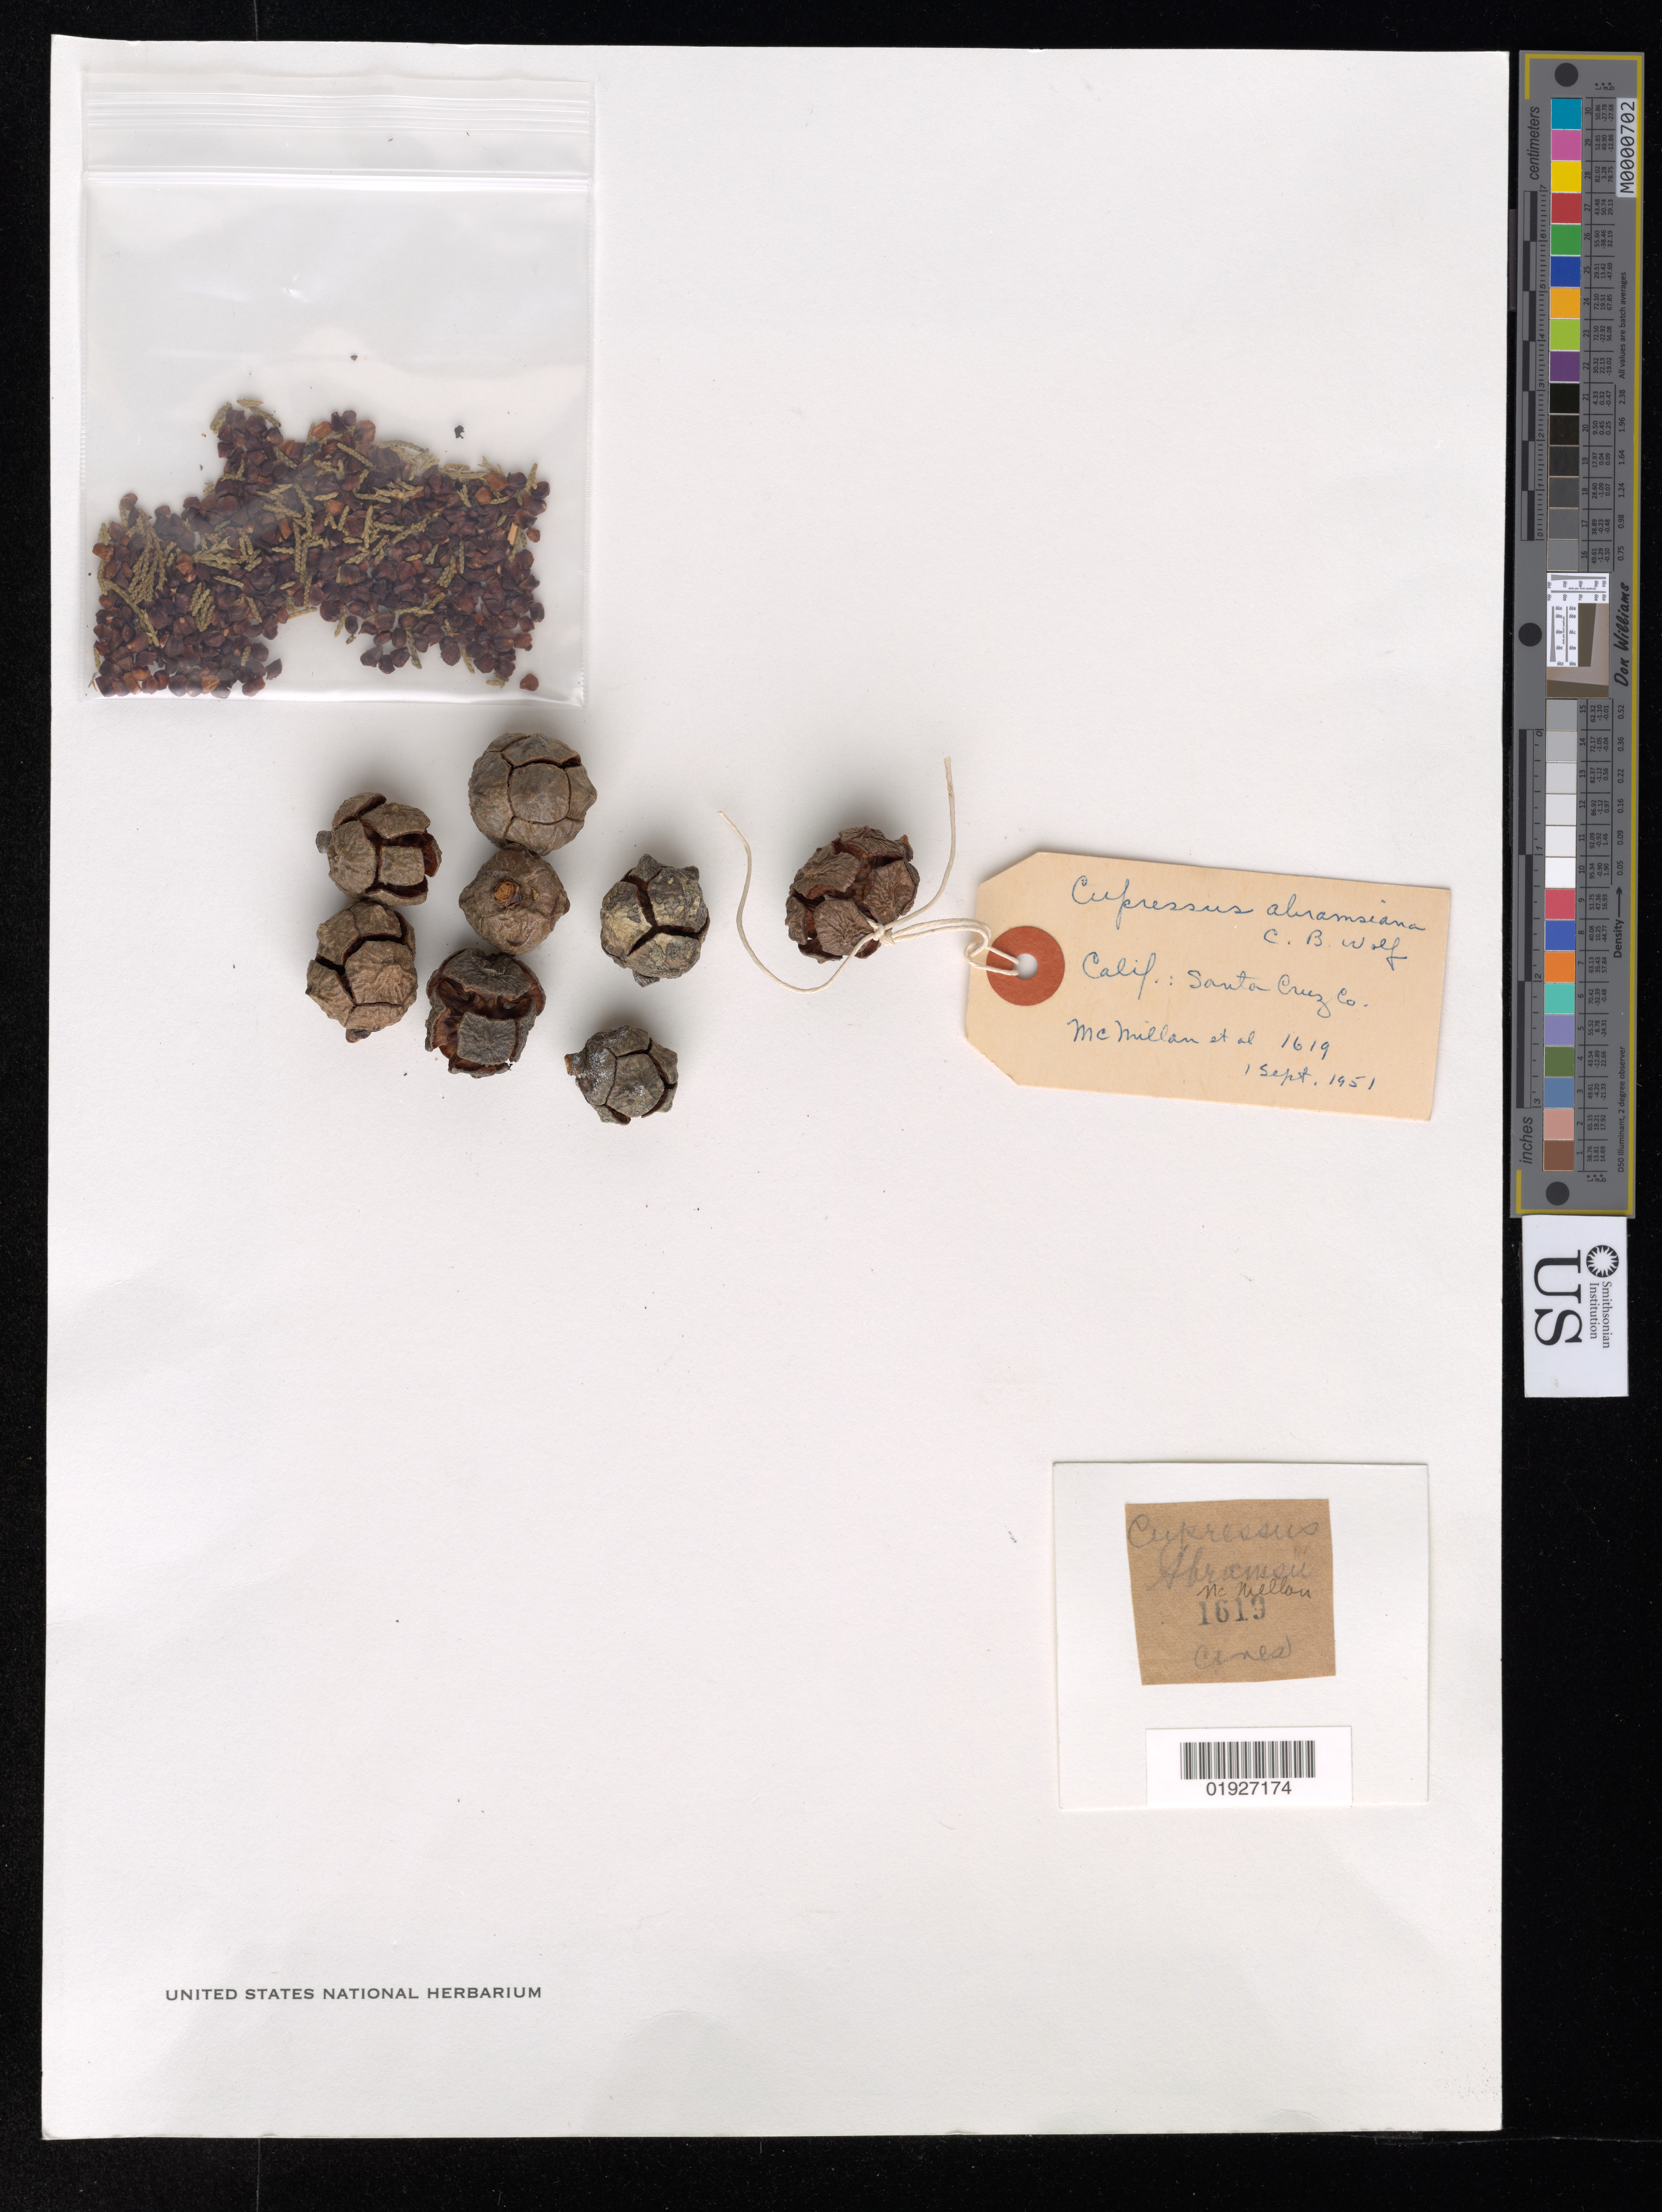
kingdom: Plantae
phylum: Tracheophyta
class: Pinopsida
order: Pinales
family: Cupressaceae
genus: Hesperocyparis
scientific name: Hesperocyparis goveniana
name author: (Gordon) Bartel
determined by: (US) Smithsonian Institution - National Museum of Natural History - Department of Botany (UNITED STATES)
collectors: C. McMillan, P. D. McMillan, R. Bacigalupi, L. R. Heckard & H. Dutton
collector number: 1619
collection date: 1951-09-01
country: United States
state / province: California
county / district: Santa Cruz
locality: Below Lookout Station just east of the Locatelli Ranch, Eagle Rock, Ben Lomond Ridge, Santa Cruz Mountains, Santa Cruz County